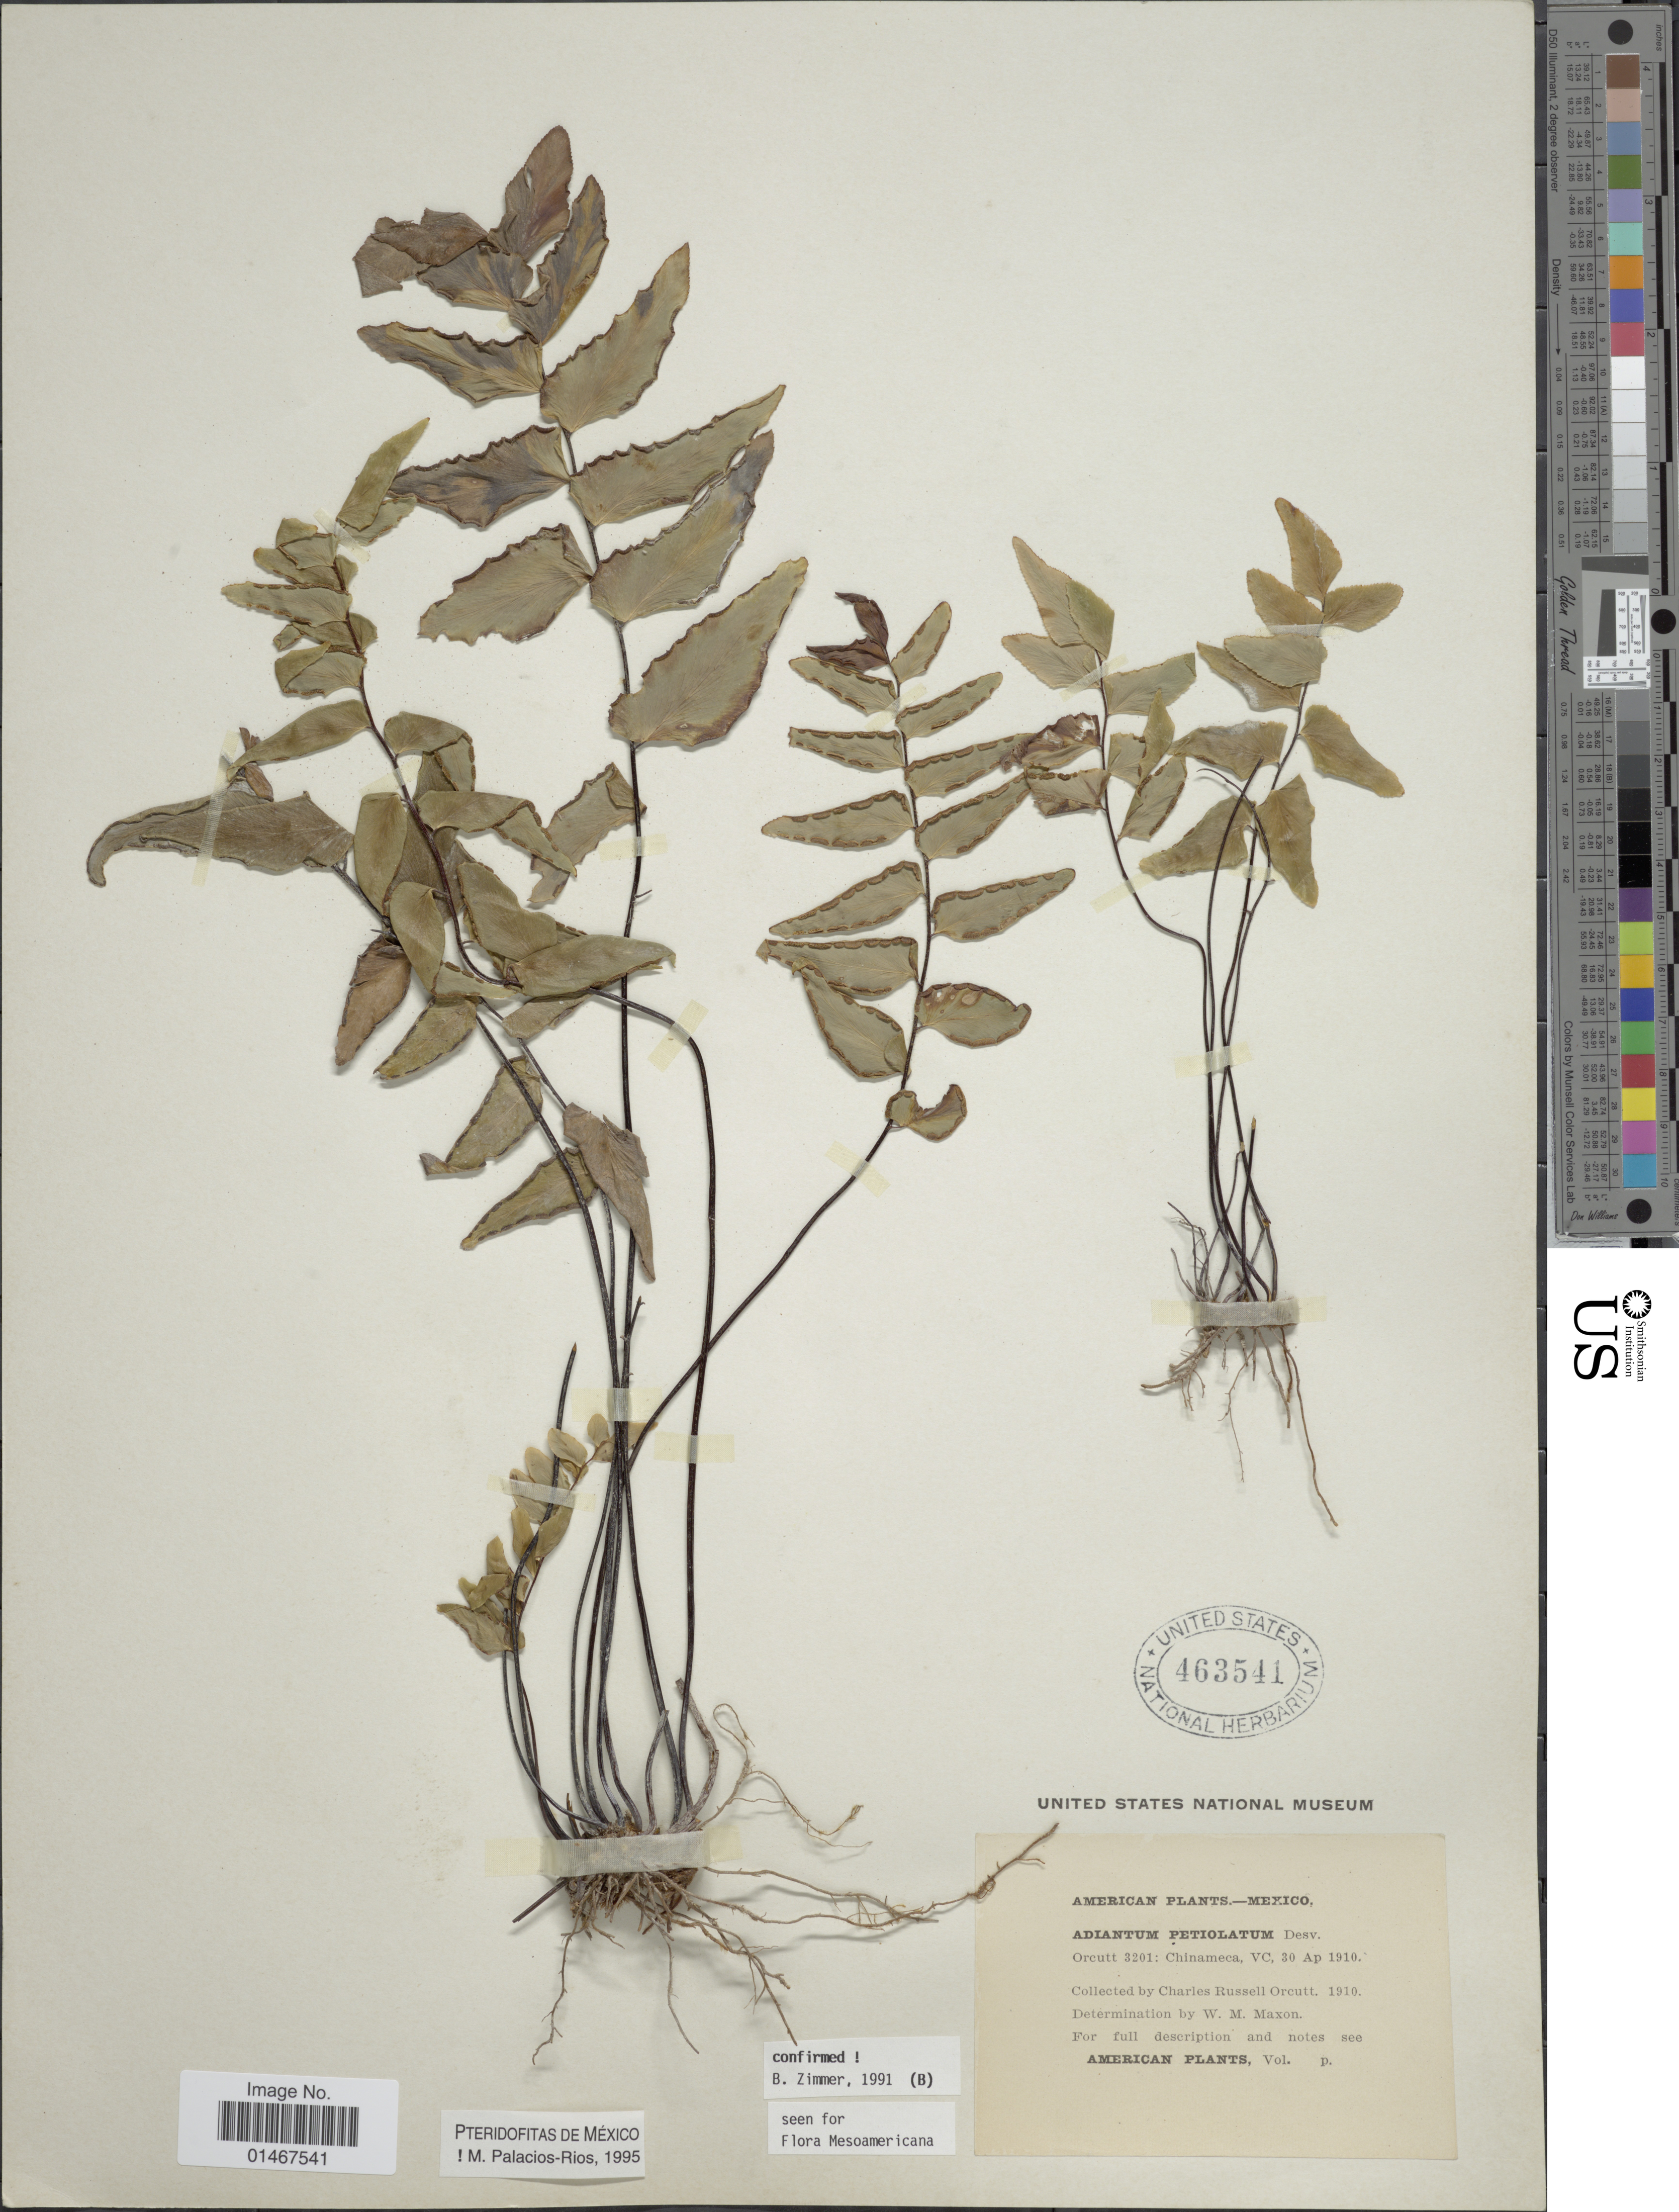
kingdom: Plantae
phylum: Tracheophyta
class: Polypodiopsida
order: Polypodiales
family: Pteridaceae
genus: Adiantum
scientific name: Adiantum petiolatum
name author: Desv.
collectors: C. R. Orcutt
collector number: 3201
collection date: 1910-04-30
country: Mexico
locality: Chinameca, VC.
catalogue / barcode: US 463541